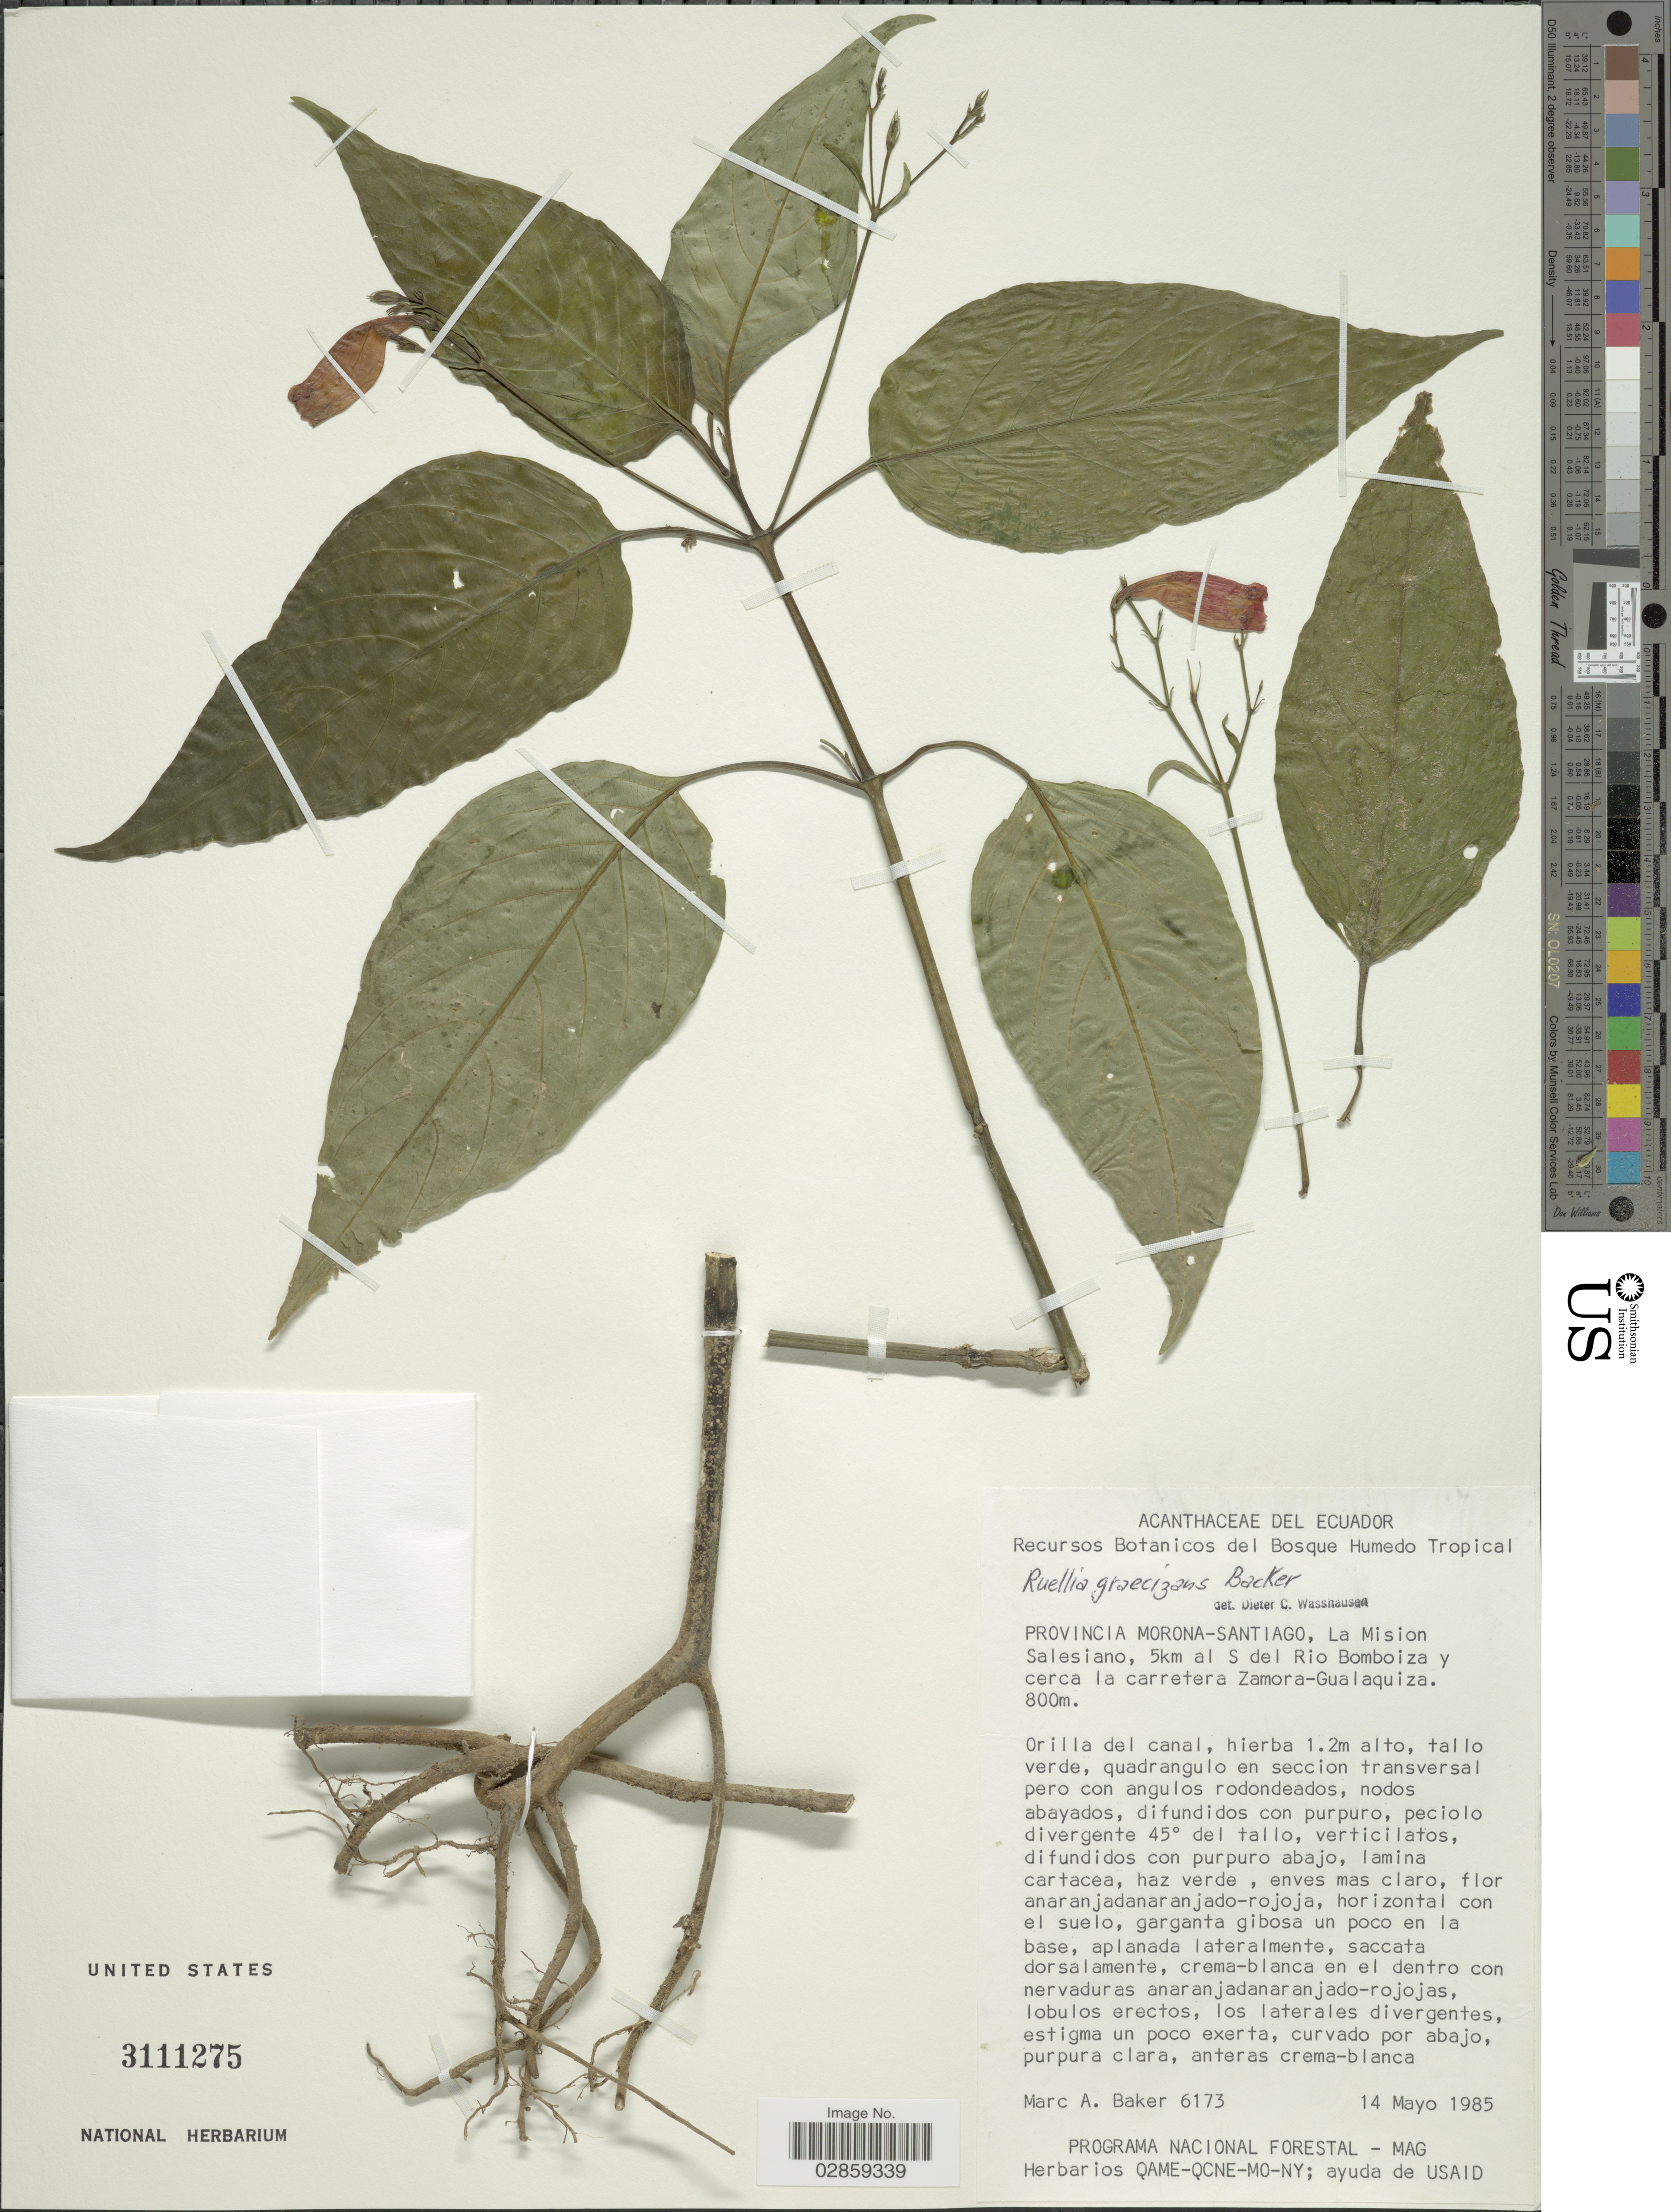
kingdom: Plantae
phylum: Tracheophyta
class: Magnoliopsida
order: Lamiales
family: Acanthaceae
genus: Ruellia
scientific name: Ruellia brevifolia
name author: (Pohl) C. Ezcurra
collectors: M. A. Baker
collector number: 6173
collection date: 1985-05-14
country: Ecuador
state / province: Morona-Santiago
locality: La Mision Salesiano, 5km al S del Rio Bomboiza y cerca la carretera Zamora-Gualaquiza.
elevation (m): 800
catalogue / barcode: US 3111275